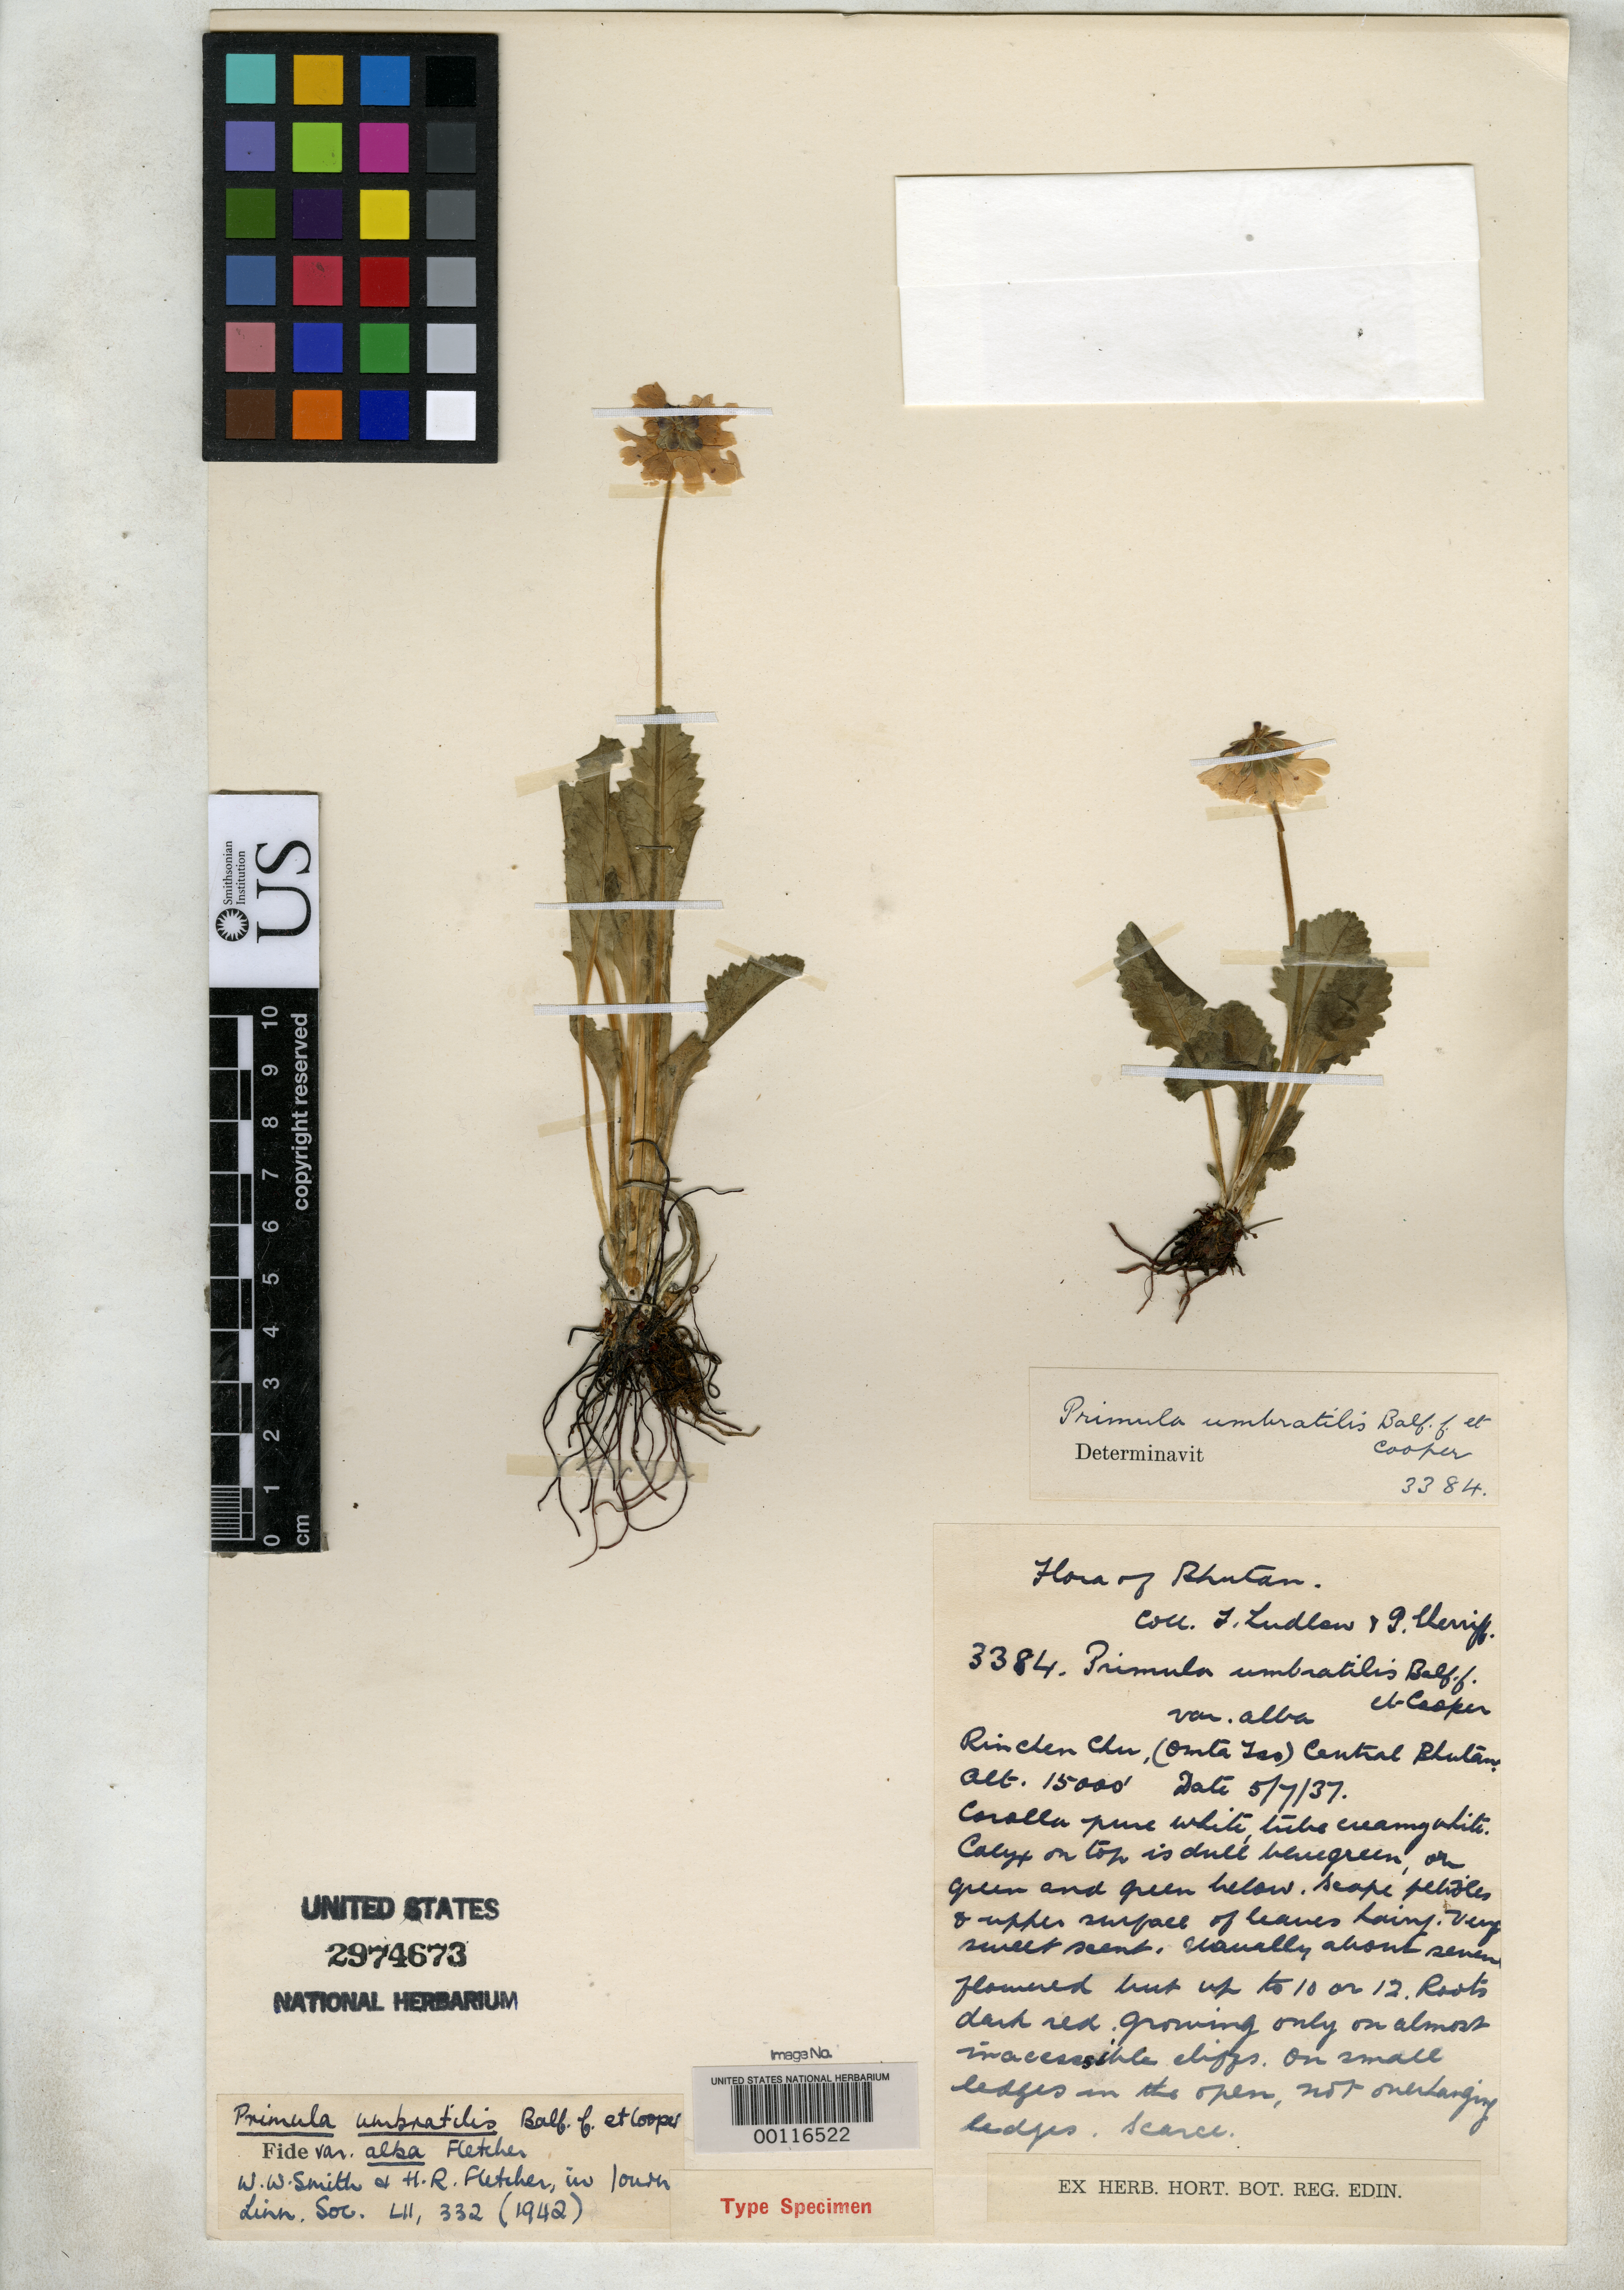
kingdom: Plantae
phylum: Tracheophyta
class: Magnoliopsida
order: Ericales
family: Primulaceae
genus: Primula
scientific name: Primula umbratilis var. alba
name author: H.R. Fletcher in W.W. Sm. & H.R. Fletcher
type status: Isotype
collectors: F. Ludlow & G. Sherrif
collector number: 3384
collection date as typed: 05 Jul 1937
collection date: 1937-07-05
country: Bhutan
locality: Rinchen Chu (Osnte Tso) central Bhutan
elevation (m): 4572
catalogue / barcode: US 2974673